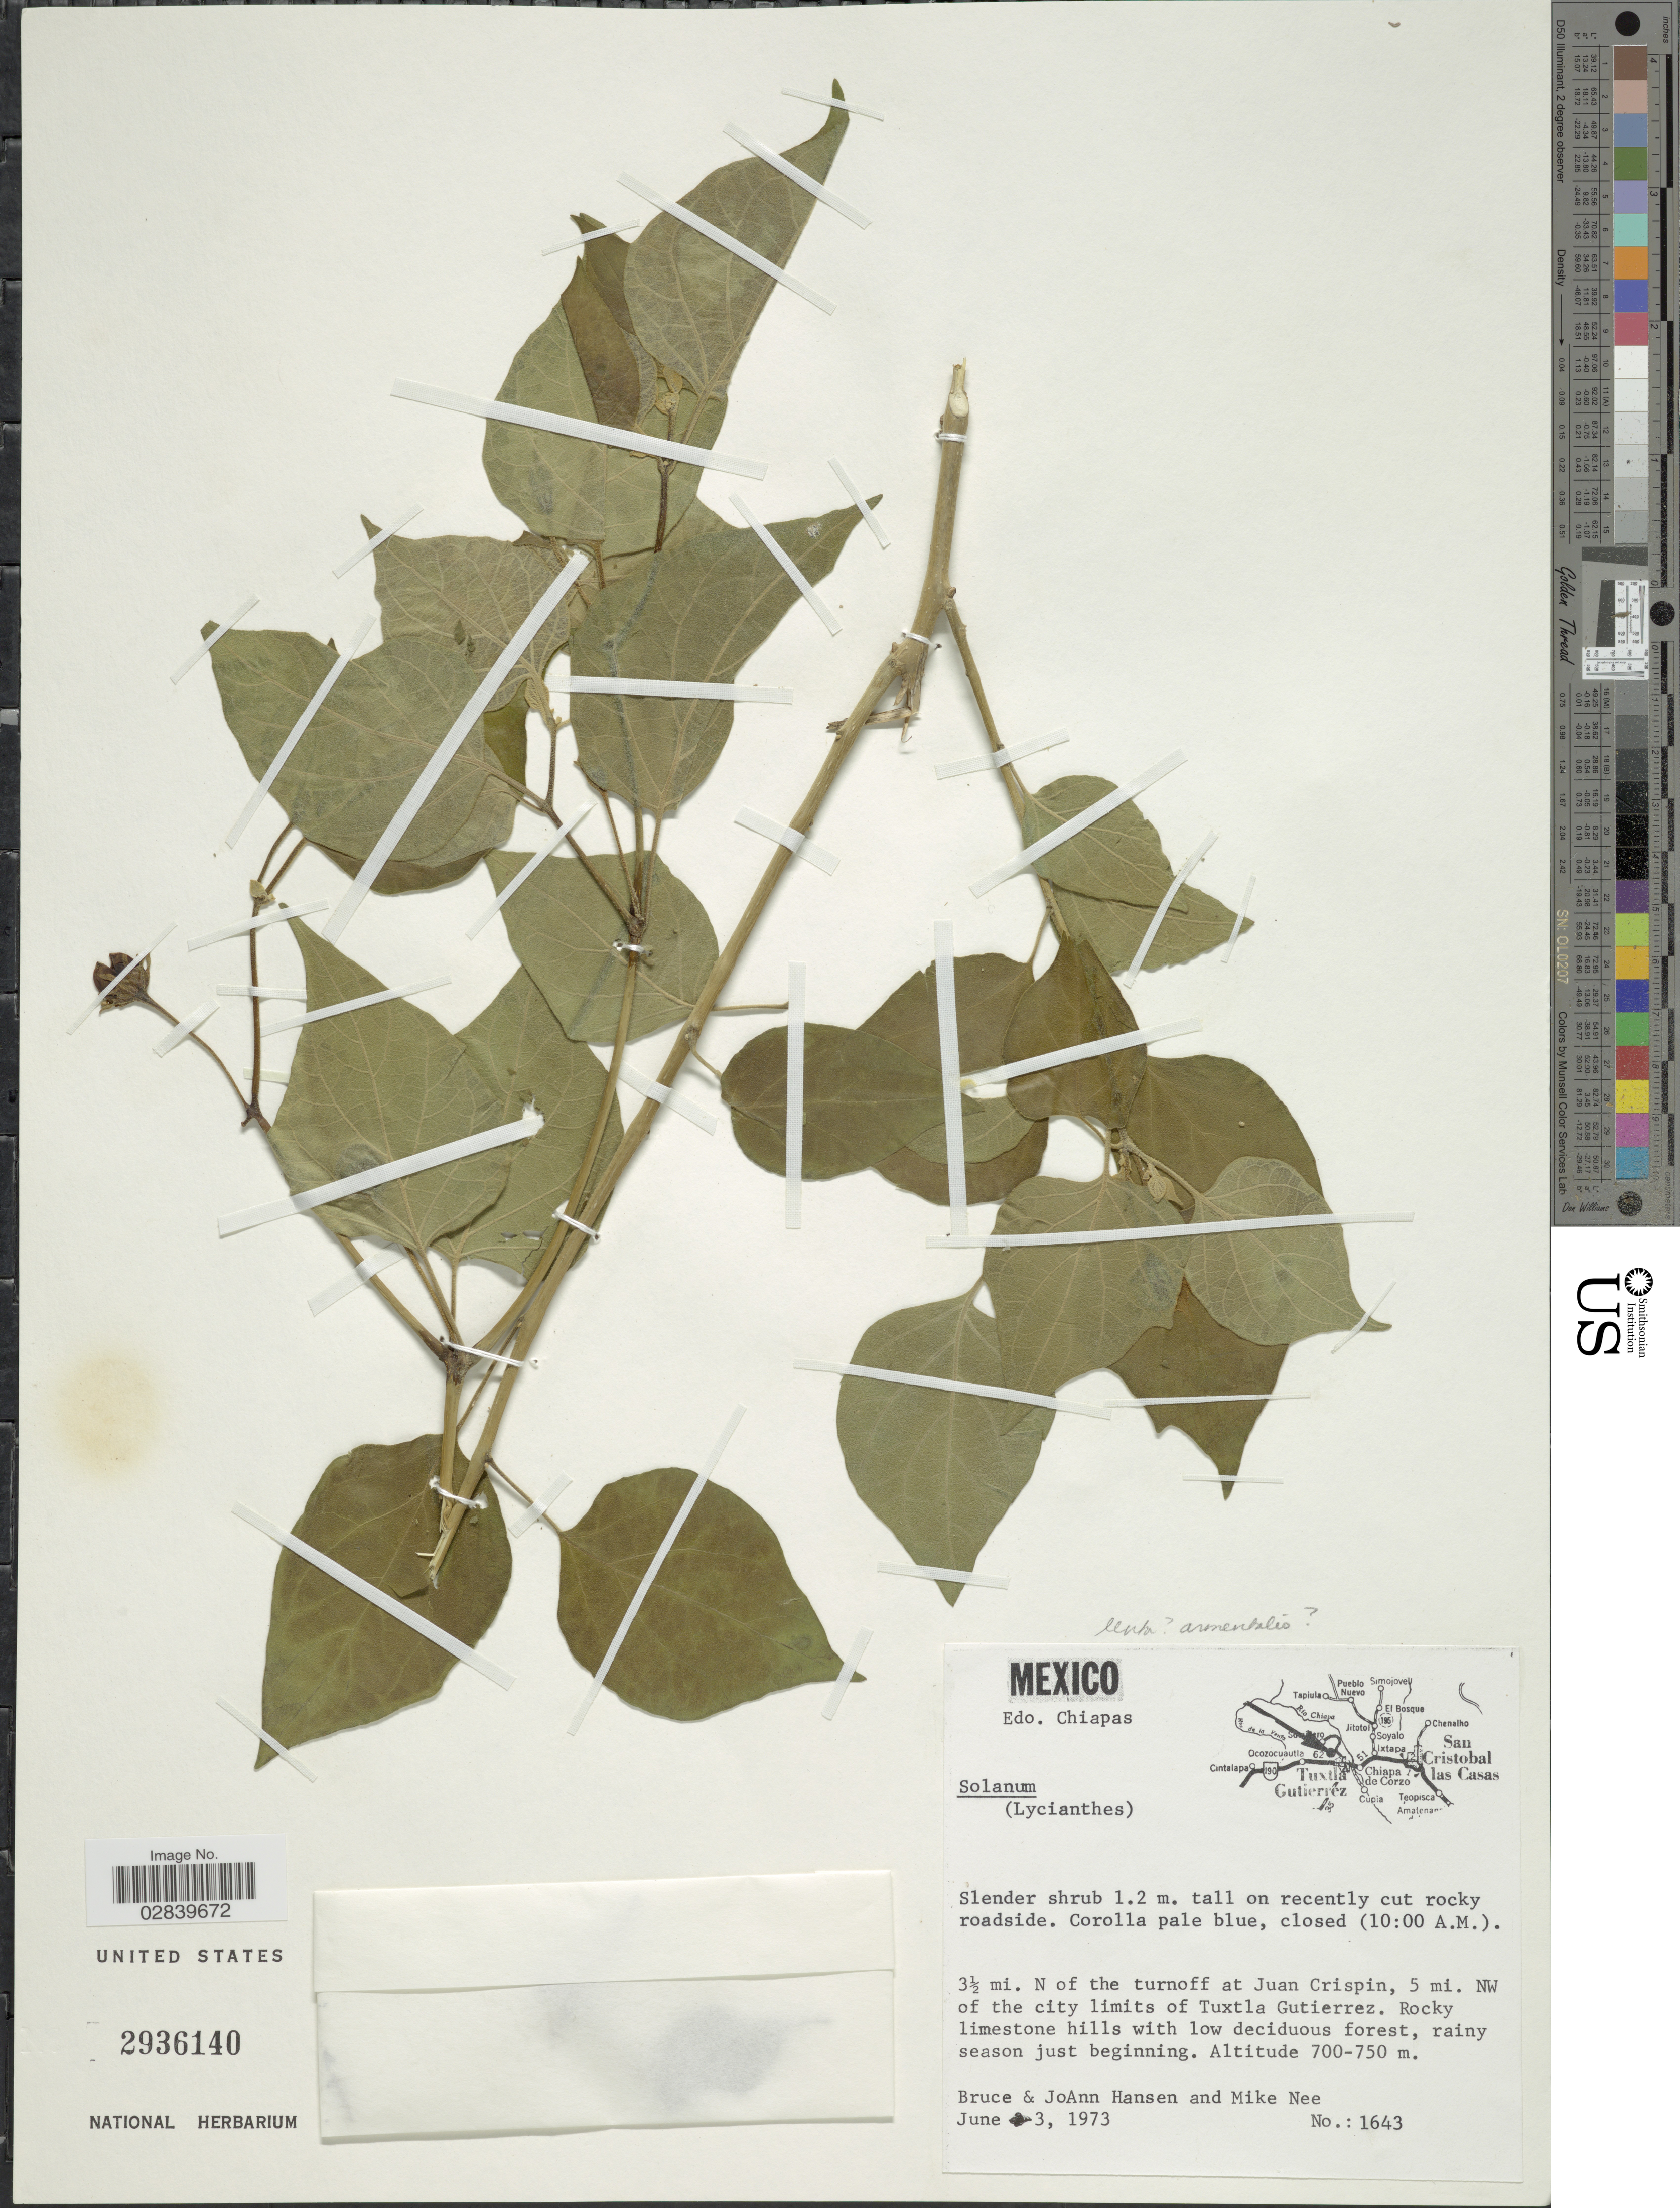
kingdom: Plantae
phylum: Tracheophyta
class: Magnoliopsida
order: Solanales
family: Solanaceae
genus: Lycianthes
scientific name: Lycianthes sp.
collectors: B. Hansen, J. Hansen & M. Nee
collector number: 1643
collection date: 1973-06-03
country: Mexico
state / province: Chiapas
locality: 3½ mi. N of the turnoff at Juan Crispin, 5 mi. NW of the city limits of Tuxtla Gutierrez.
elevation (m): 700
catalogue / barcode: US 2936140